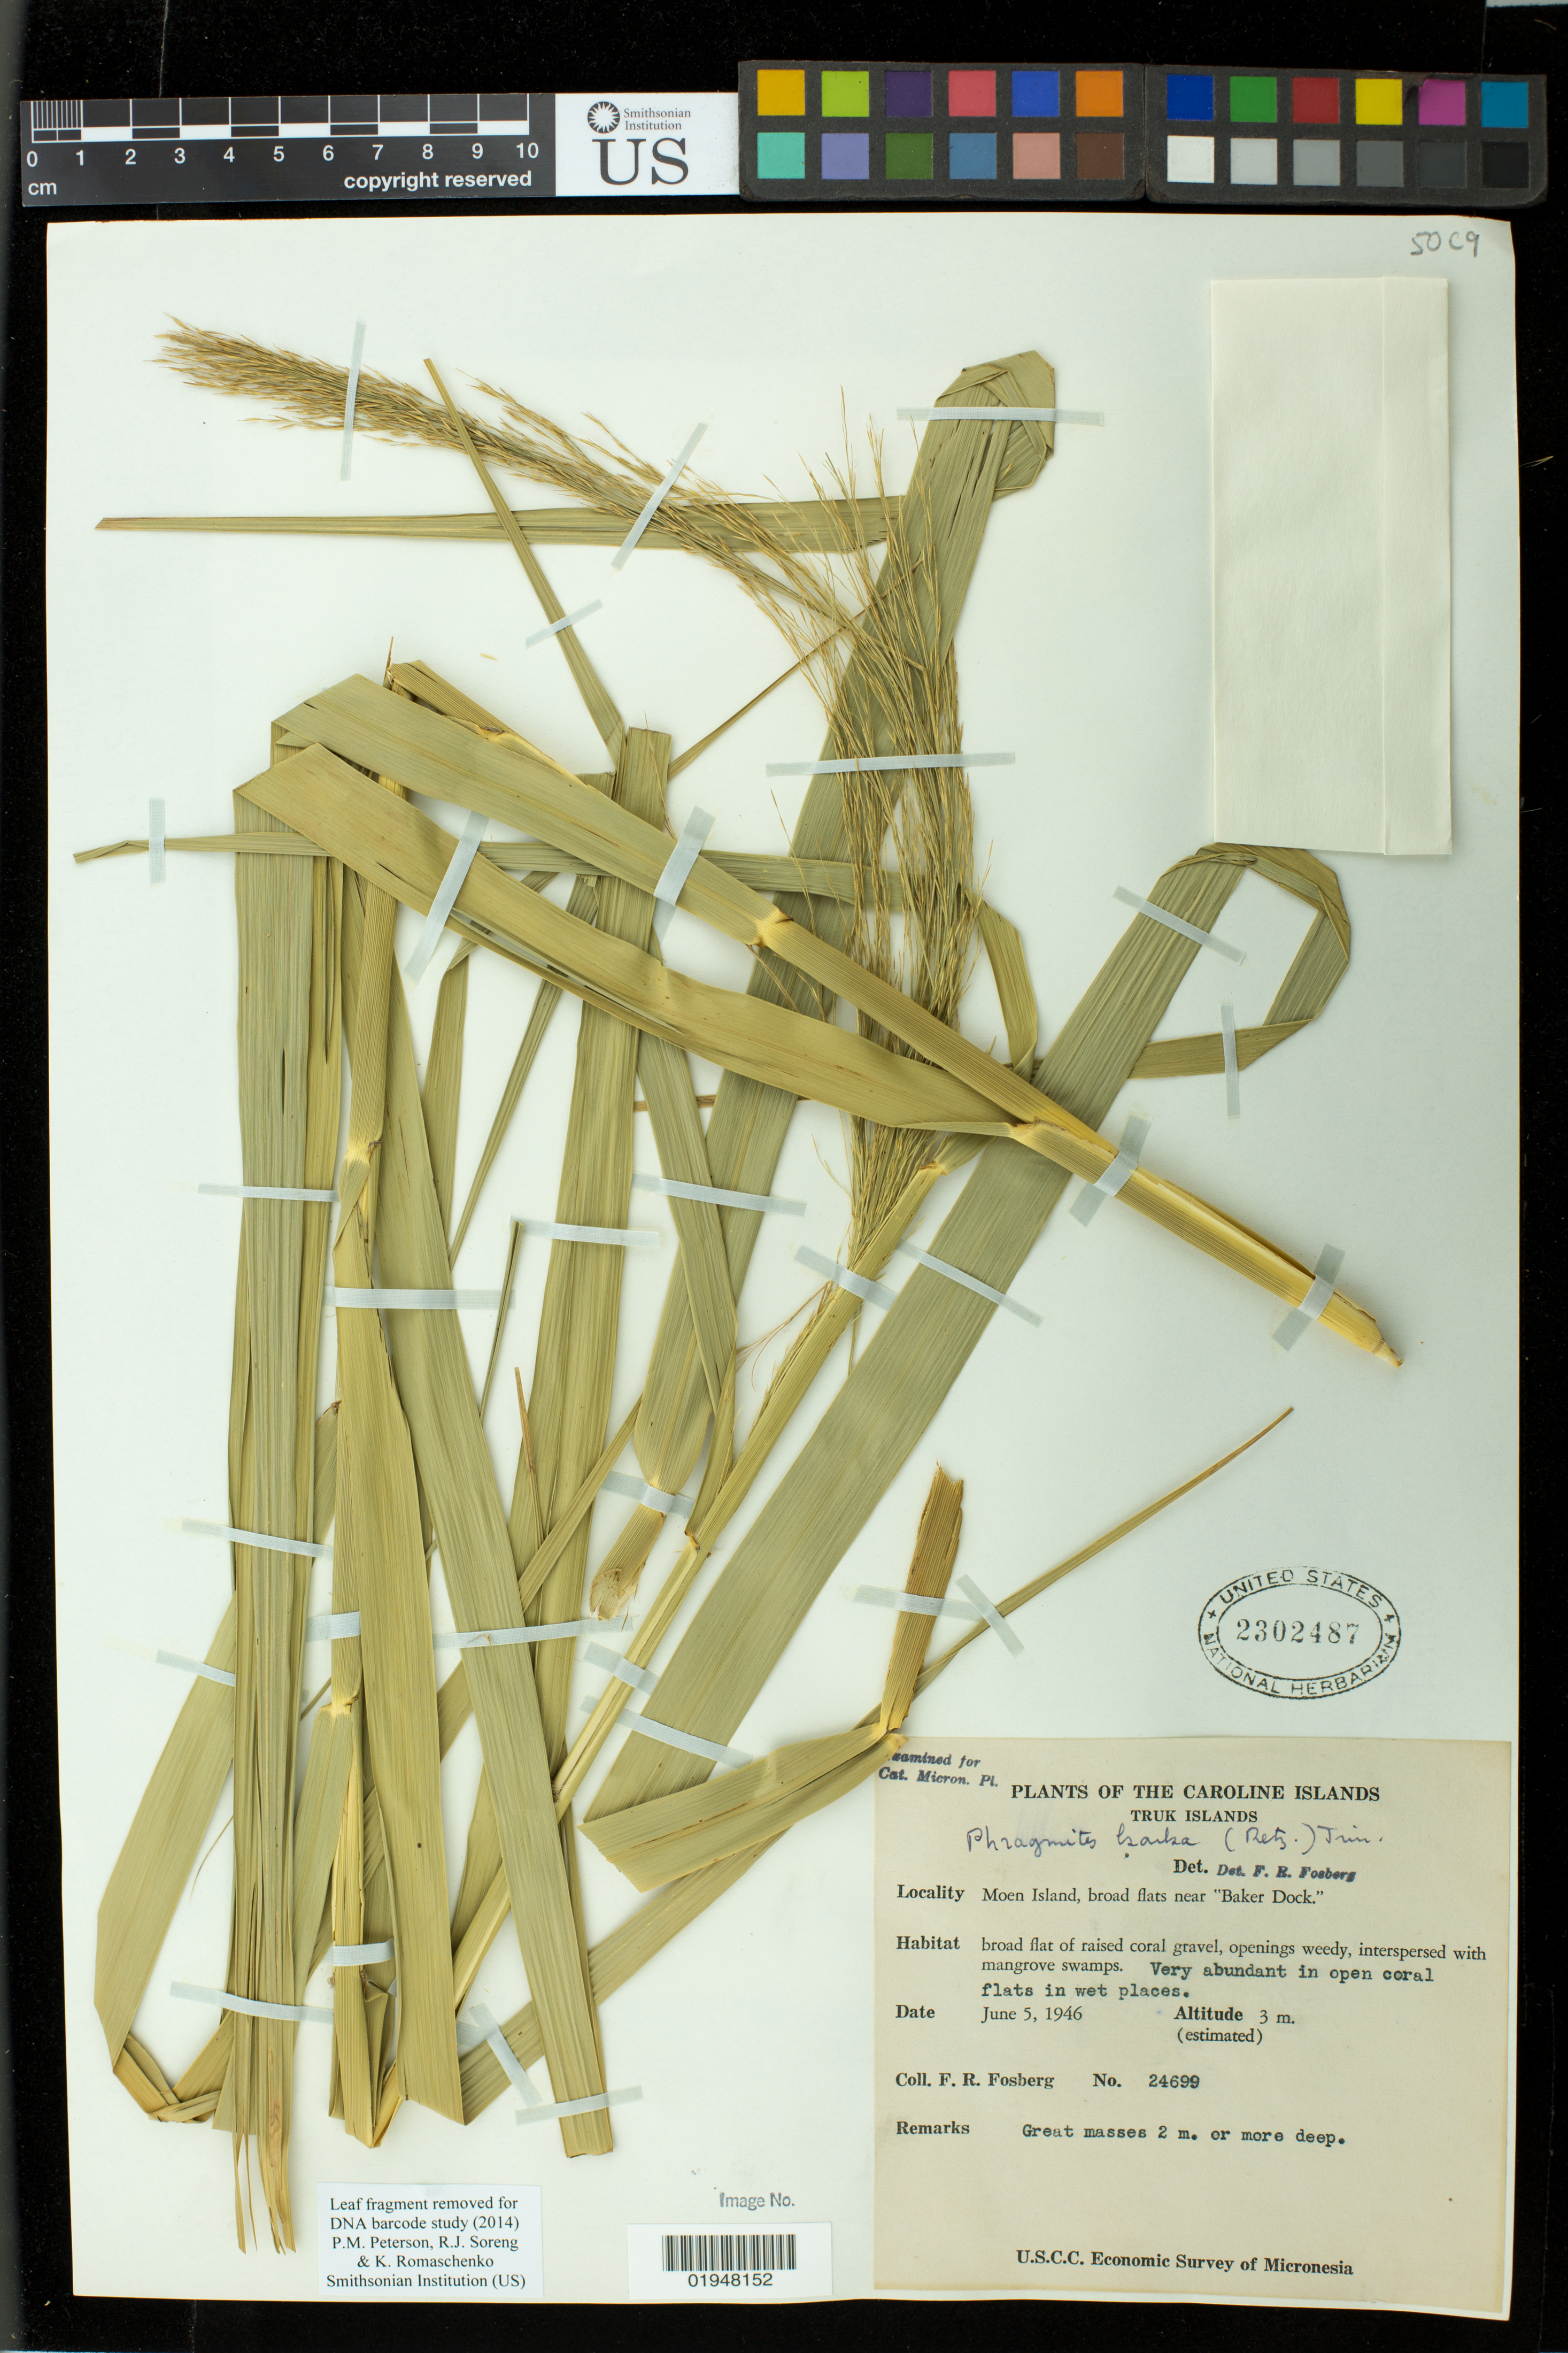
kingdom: Plantae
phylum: Tracheophyta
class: Liliopsida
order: Poales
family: Poaceae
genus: Phragmites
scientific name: Phragmites karka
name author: (Retz.) Trin. ex Steud.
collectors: F. R. Fosberg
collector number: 24699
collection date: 1946-06-05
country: Micronesia, Federated States of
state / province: Truk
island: Moen [Wono]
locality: Chuuk, Caroline Islands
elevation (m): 3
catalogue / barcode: US 2302487